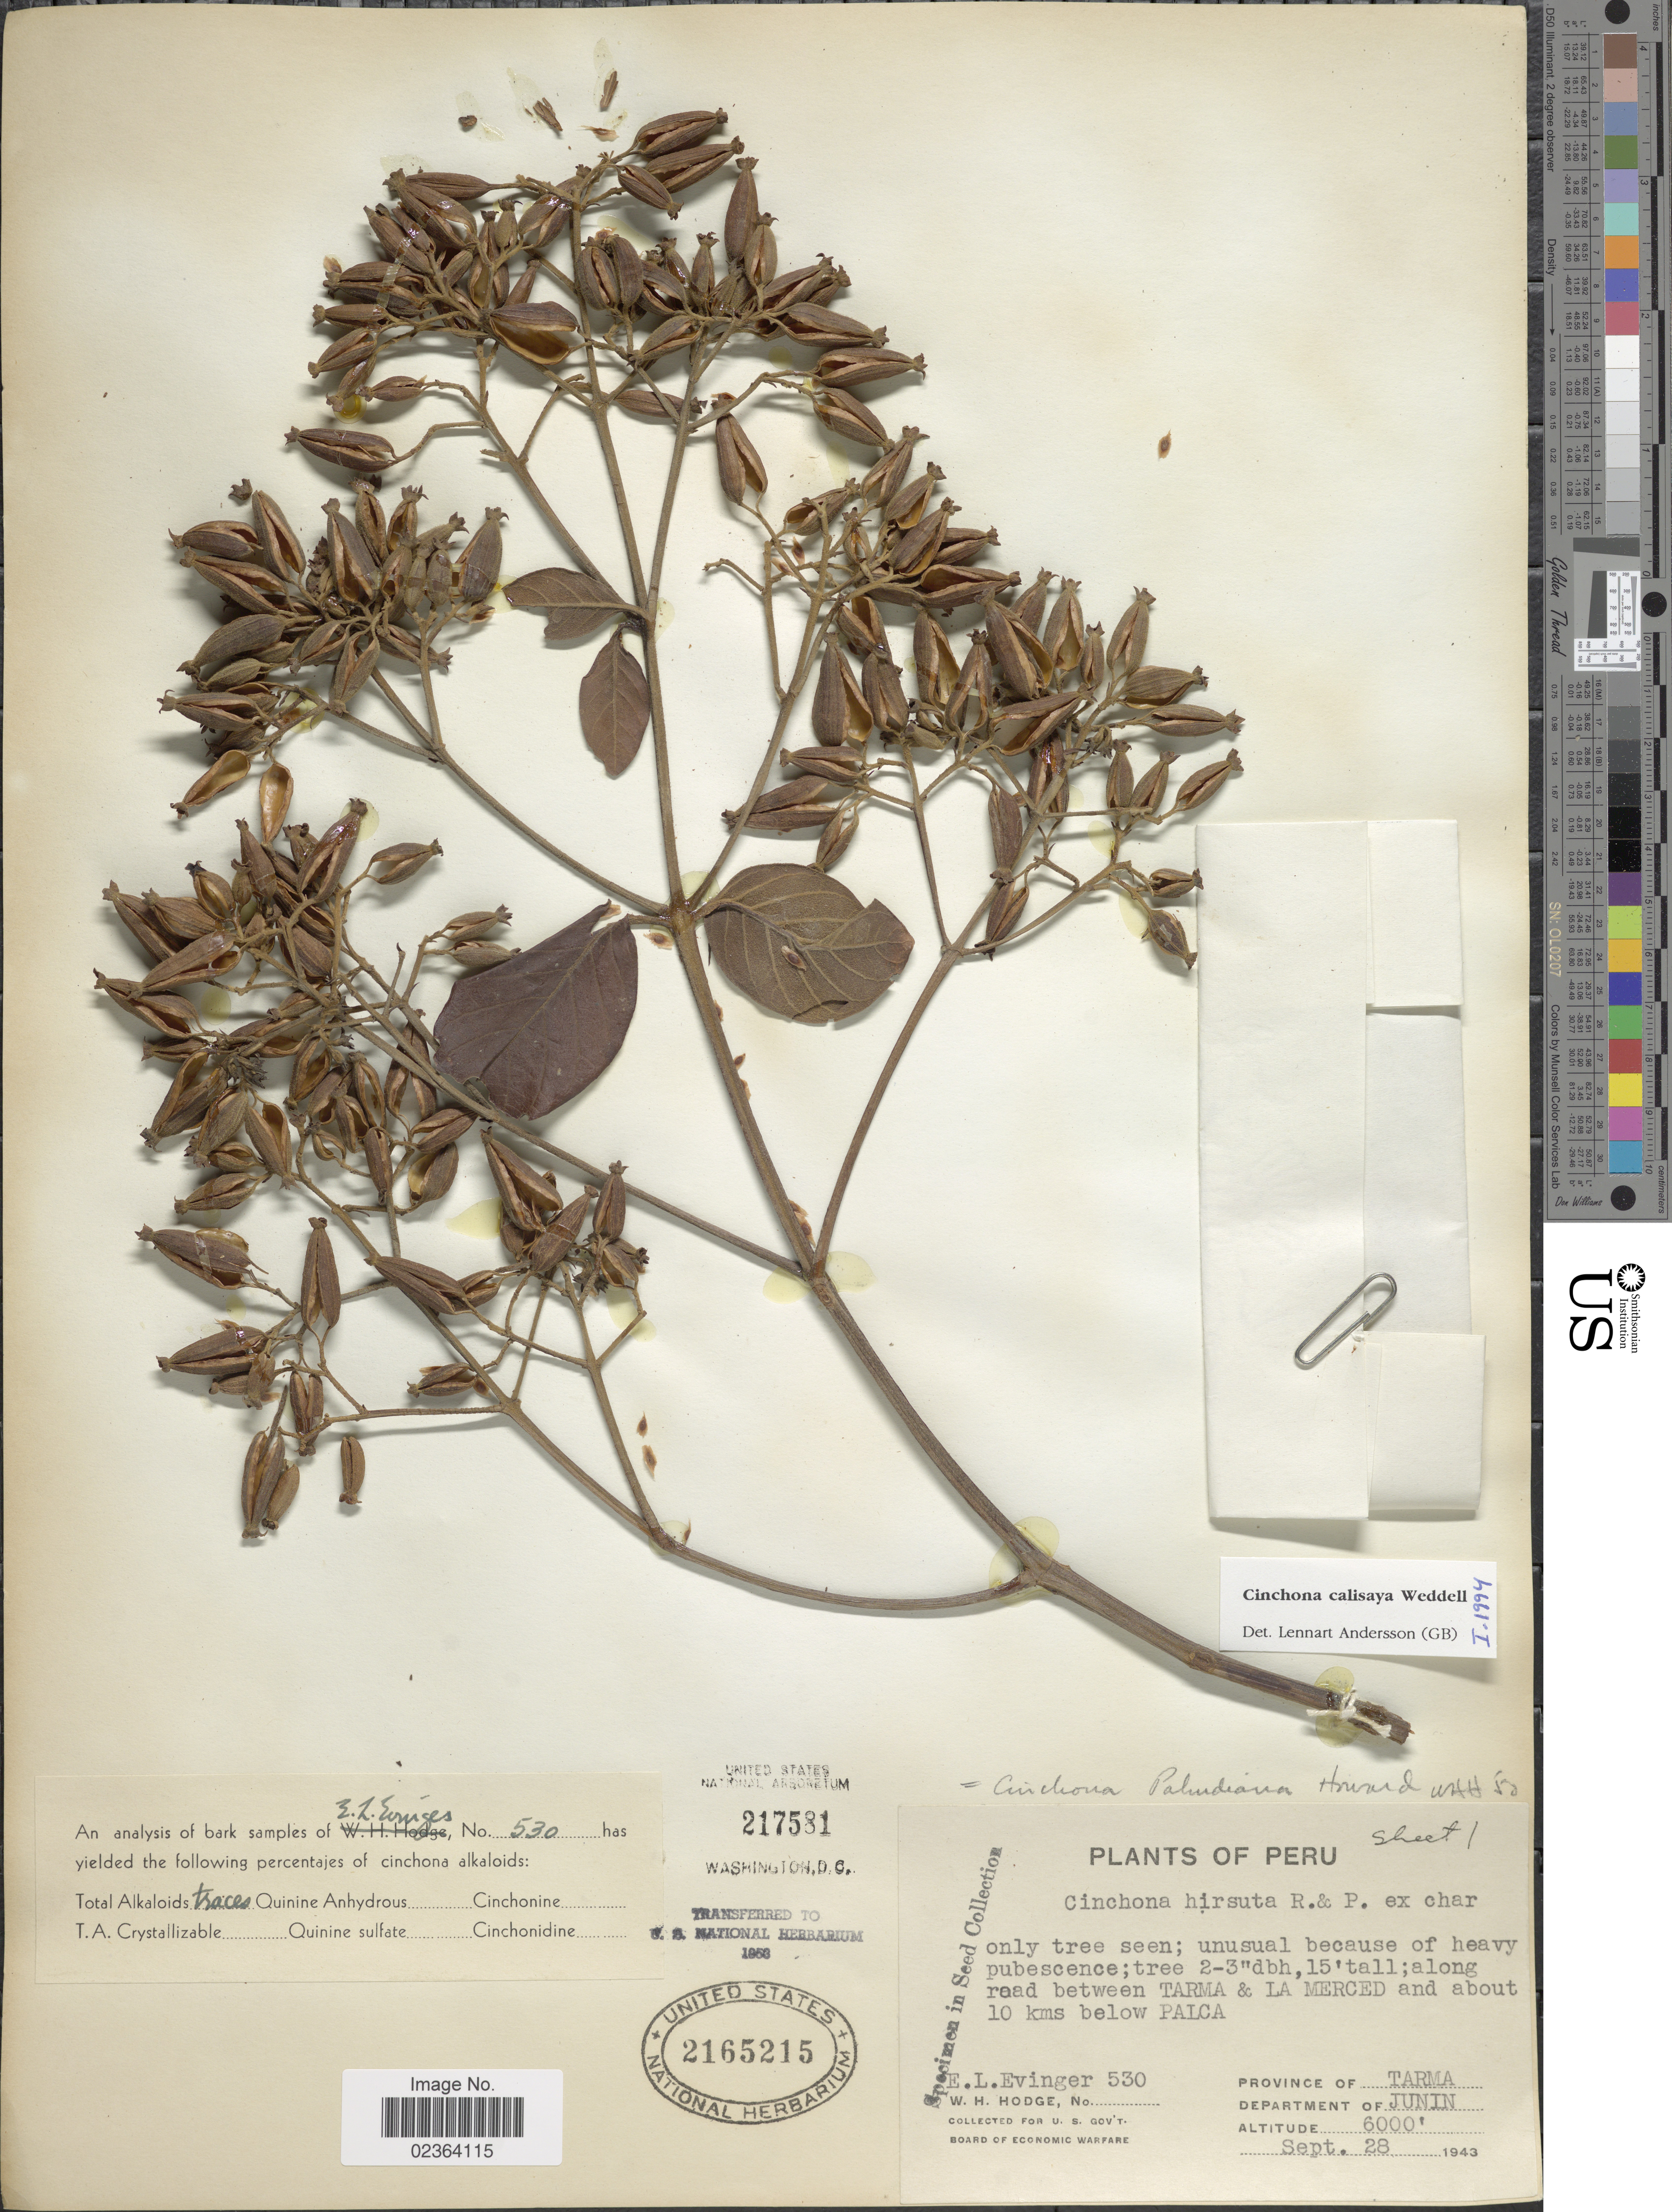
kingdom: Plantae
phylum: Tracheophyta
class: Magnoliopsida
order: Gentianales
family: Rubiaceae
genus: Cinchona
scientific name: Cinchona calisaya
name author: Wedd.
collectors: E. Evinger & W. Hodge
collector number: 530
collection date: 1943-09-28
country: Peru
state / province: Junín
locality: Province of Tarma, Department of Junin, along road between Tarma & La Merced and about 10 kms below Palca, Province of Tarma, Department of Junin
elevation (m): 1829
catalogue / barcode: US 2165215